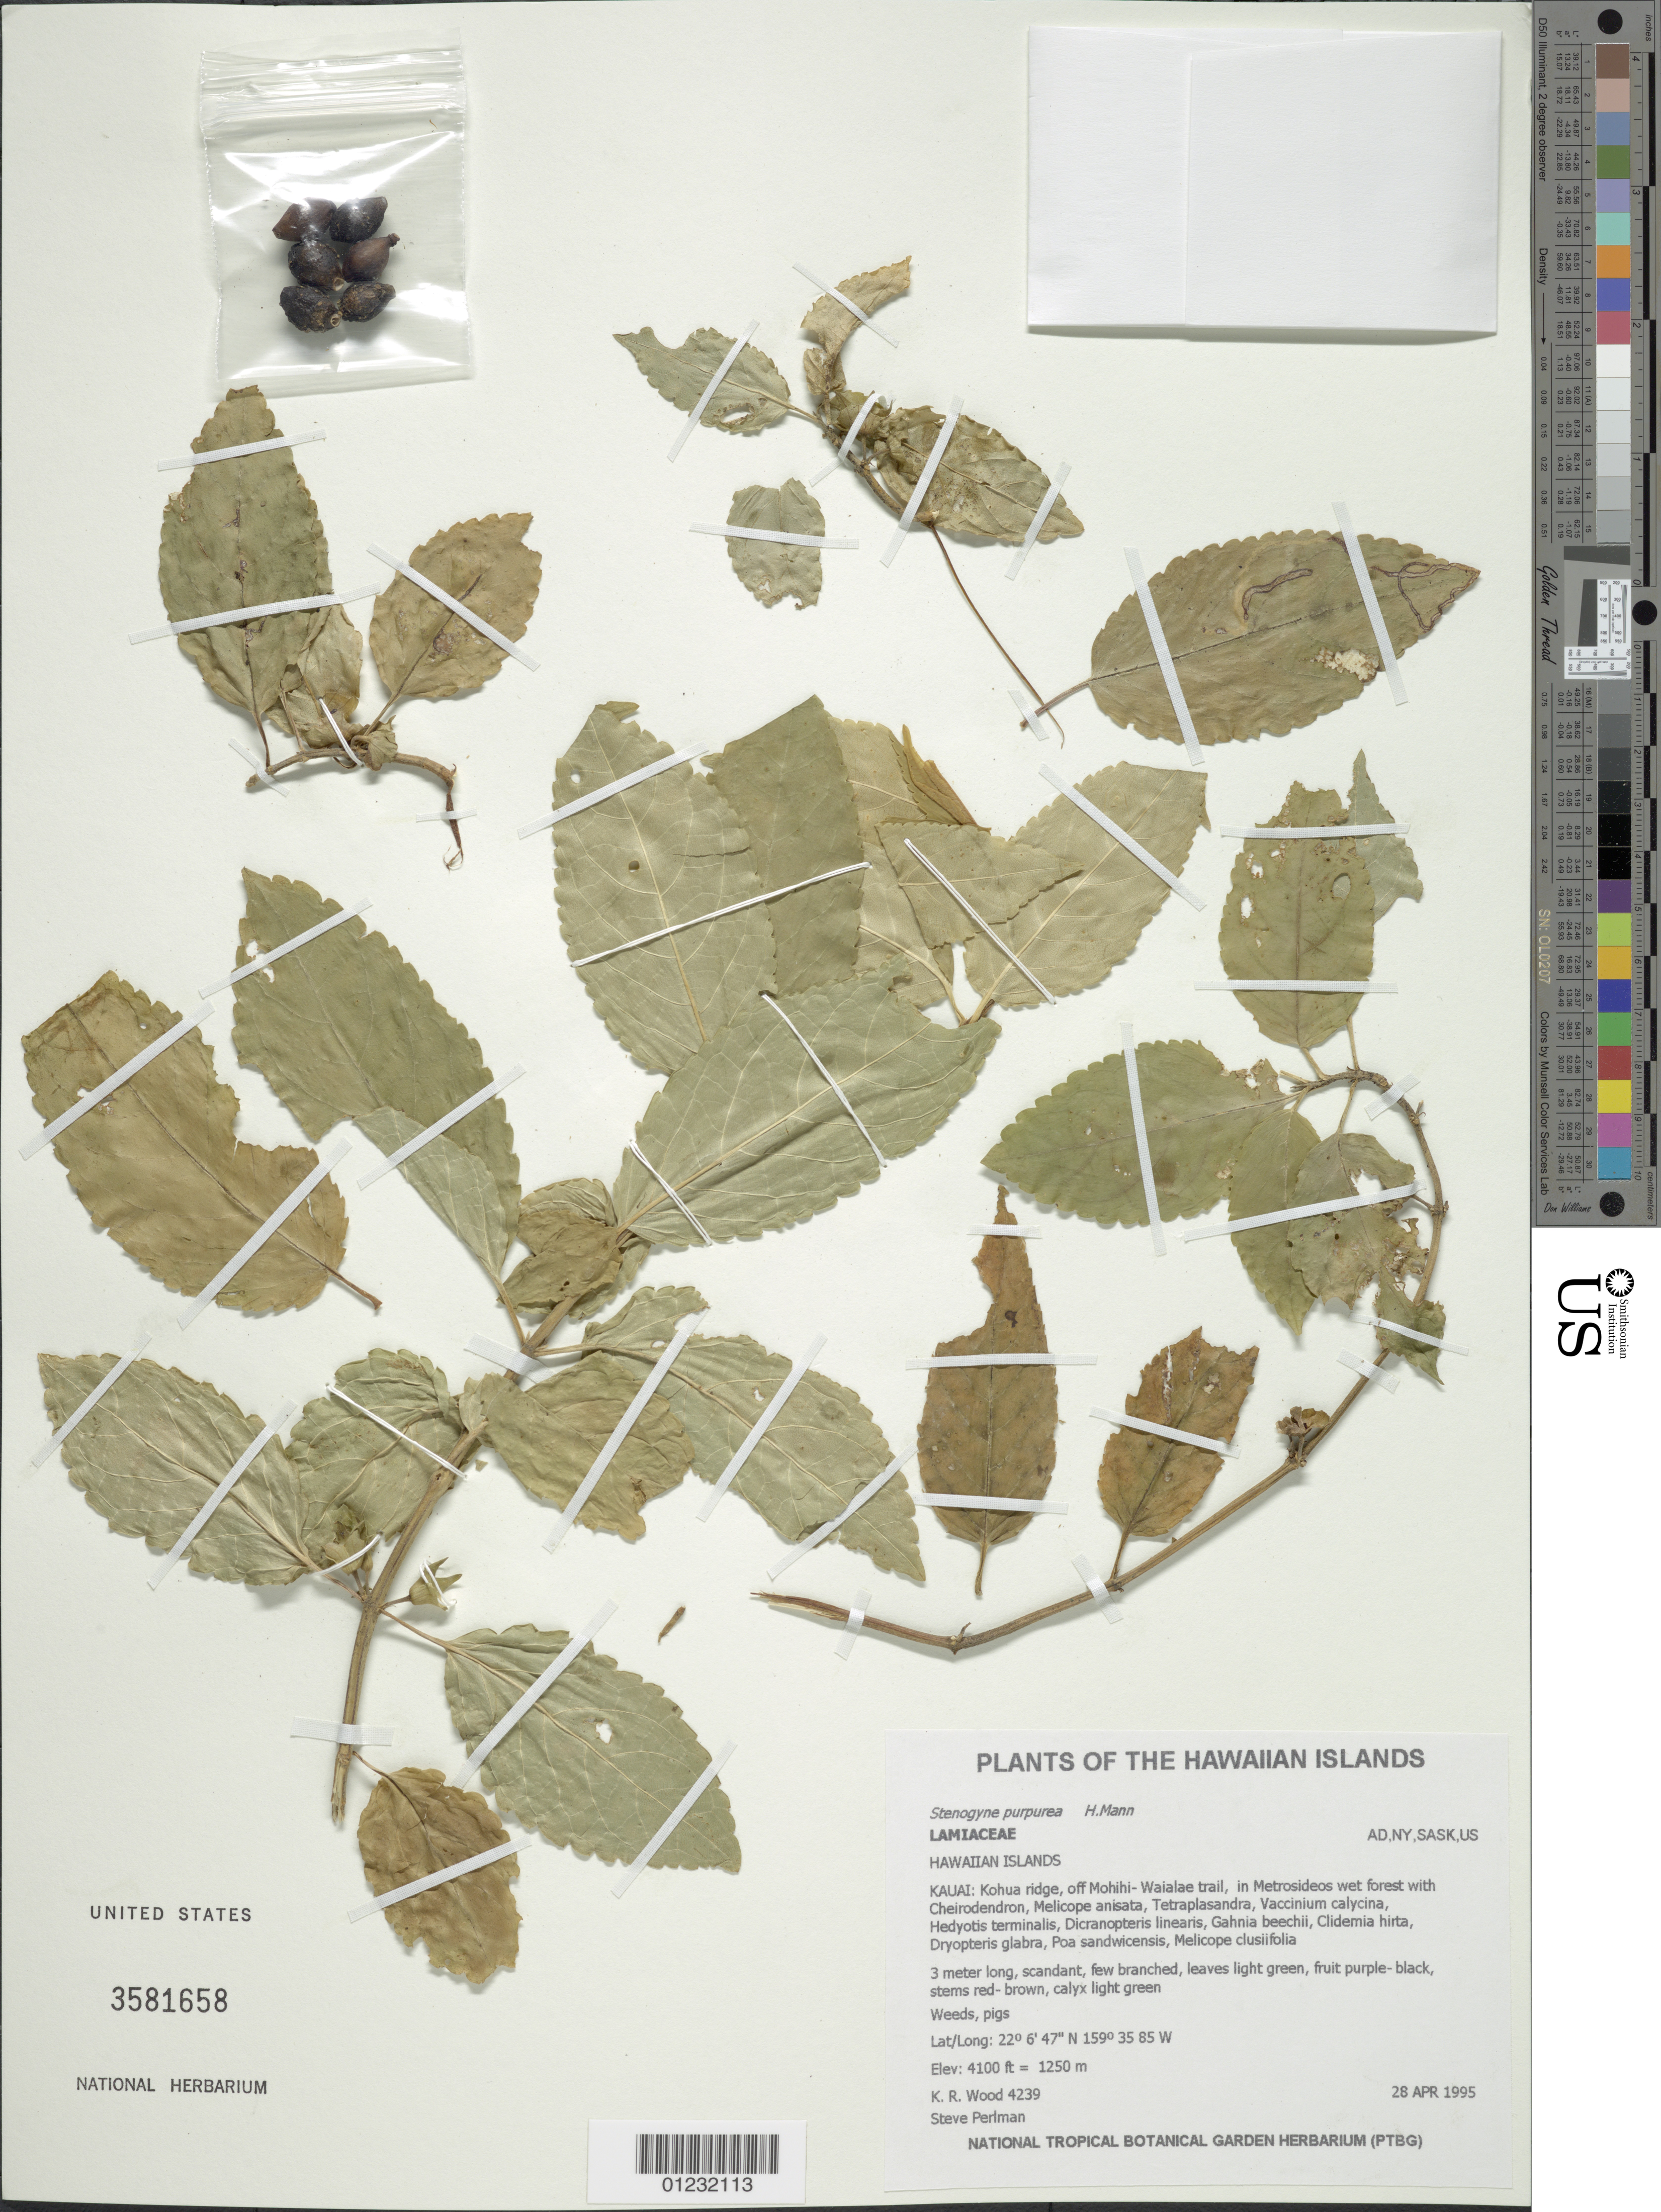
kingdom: Plantae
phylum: Tracheophyta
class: Magnoliopsida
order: Lamiales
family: Lamiaceae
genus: Stenogyne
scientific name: Stenogyne purpurea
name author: H. Mann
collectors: K. R. Wood & S. P. Perlman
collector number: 4239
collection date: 1995-04-28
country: United States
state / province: Hawaii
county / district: Kauai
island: Kaua'i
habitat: Wet forest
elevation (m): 1250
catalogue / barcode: US 3581658